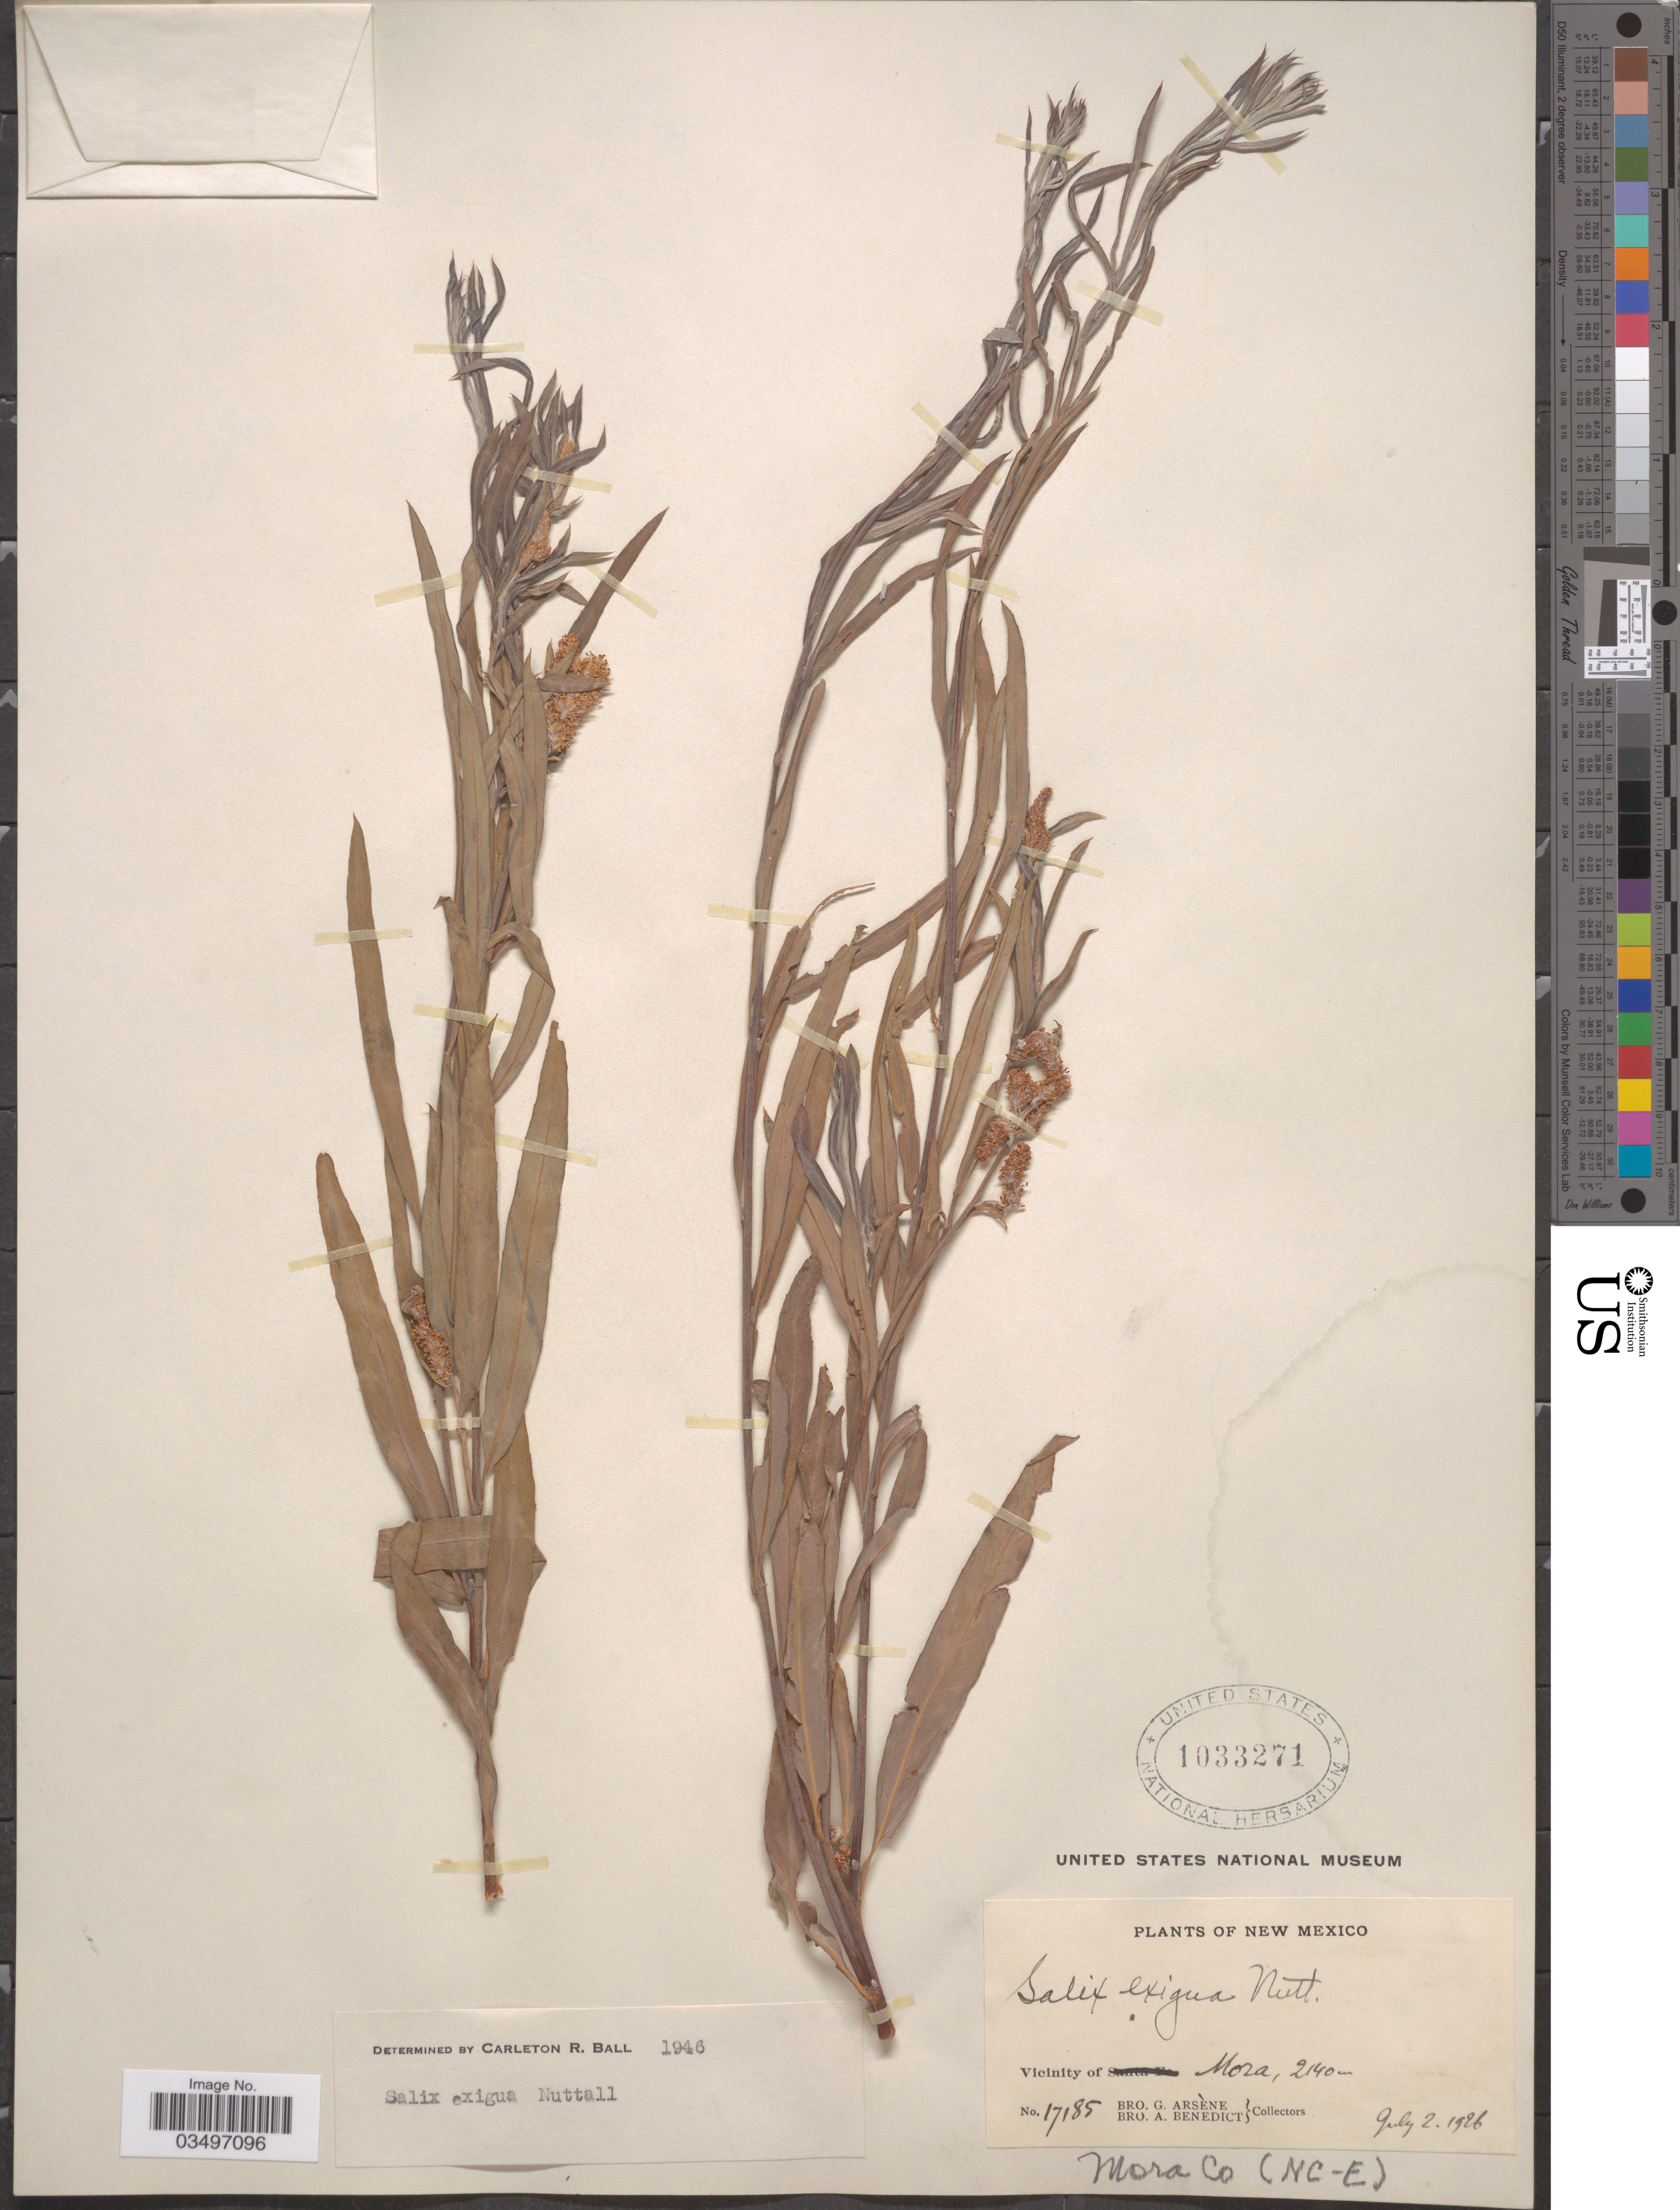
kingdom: Plantae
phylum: Tracheophyta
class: Magnoliopsida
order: Malpighiales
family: Salicaceae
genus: Salix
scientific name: Salix exigua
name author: Nutt.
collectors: Bro. G. Arsène & Bro. A. Benedict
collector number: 17185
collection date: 1926-07-02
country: United States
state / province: New Mexico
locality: Vicinity of Mora. Mora Co (NC-E).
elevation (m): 2140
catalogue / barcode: US 1033271